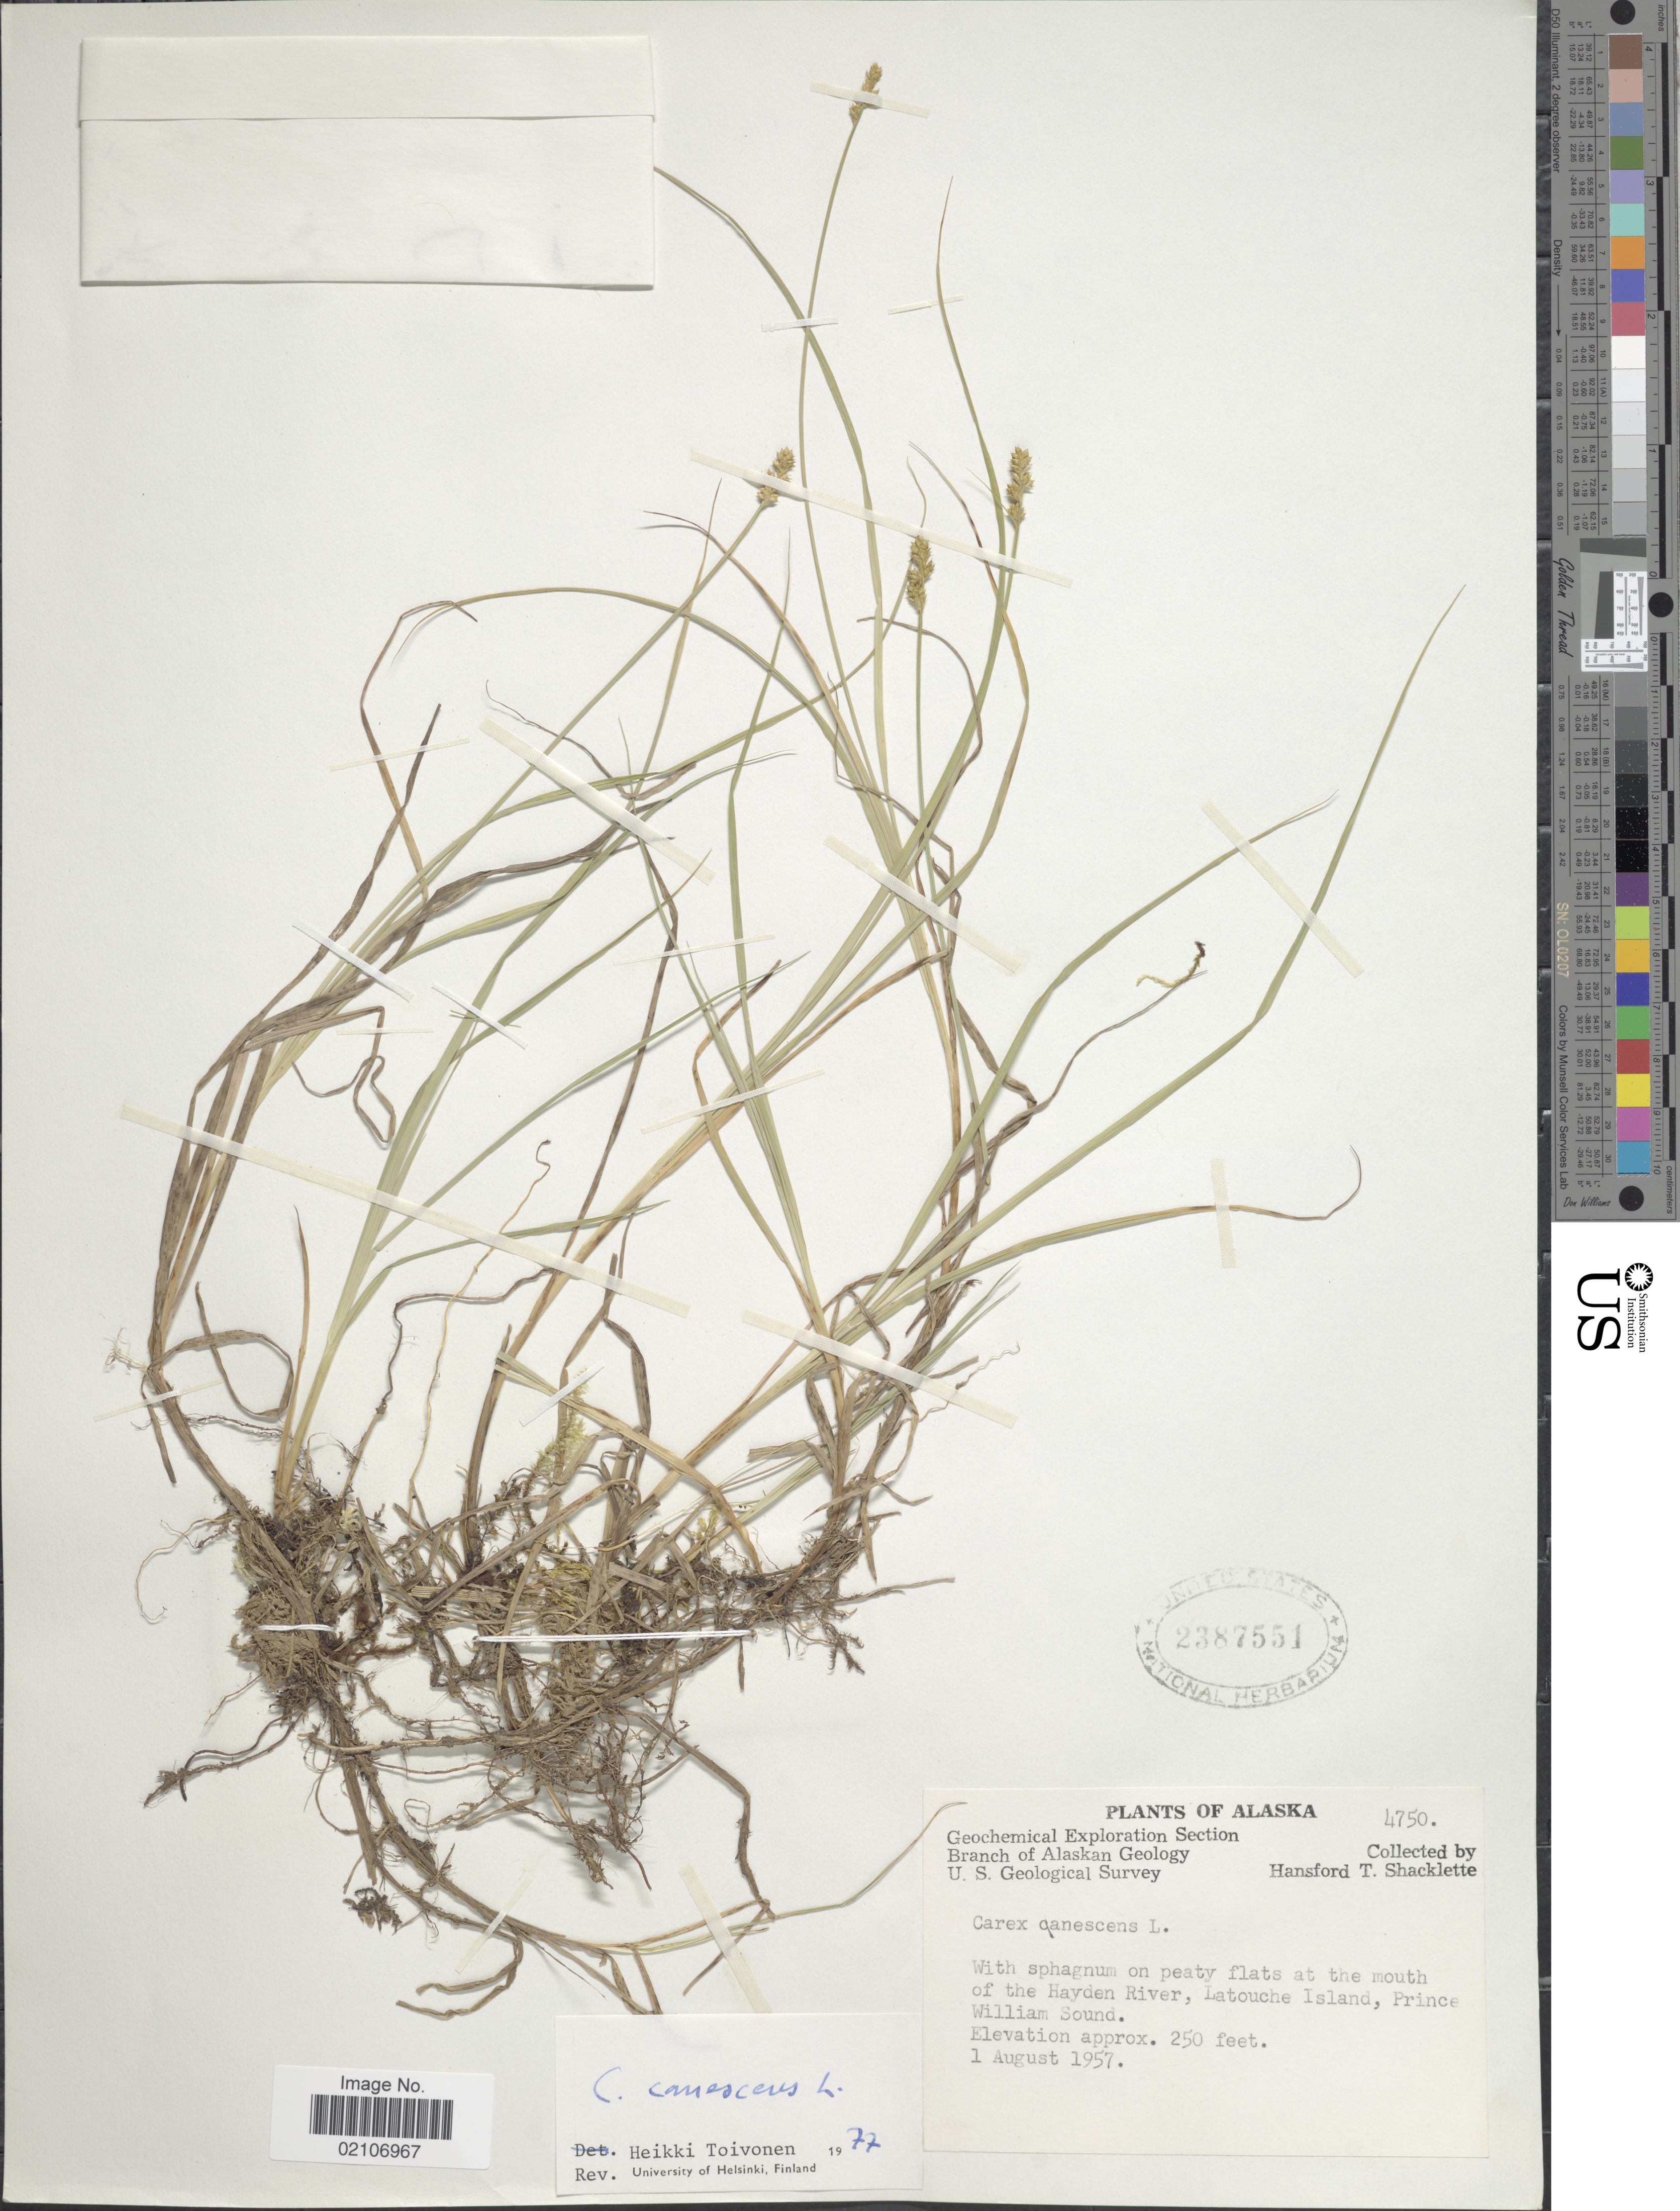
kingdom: Plantae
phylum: Tracheophyta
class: Liliopsida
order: Poales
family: Cyperaceae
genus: Carex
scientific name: Carex canescens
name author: L.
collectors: H. Shacklette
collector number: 4750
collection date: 1957-08-01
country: United States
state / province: Alaska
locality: Alaska. On peaty flats at the mouth of the Hayden River, latouche Island, Prince William Sound.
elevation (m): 76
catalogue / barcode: US 2387551